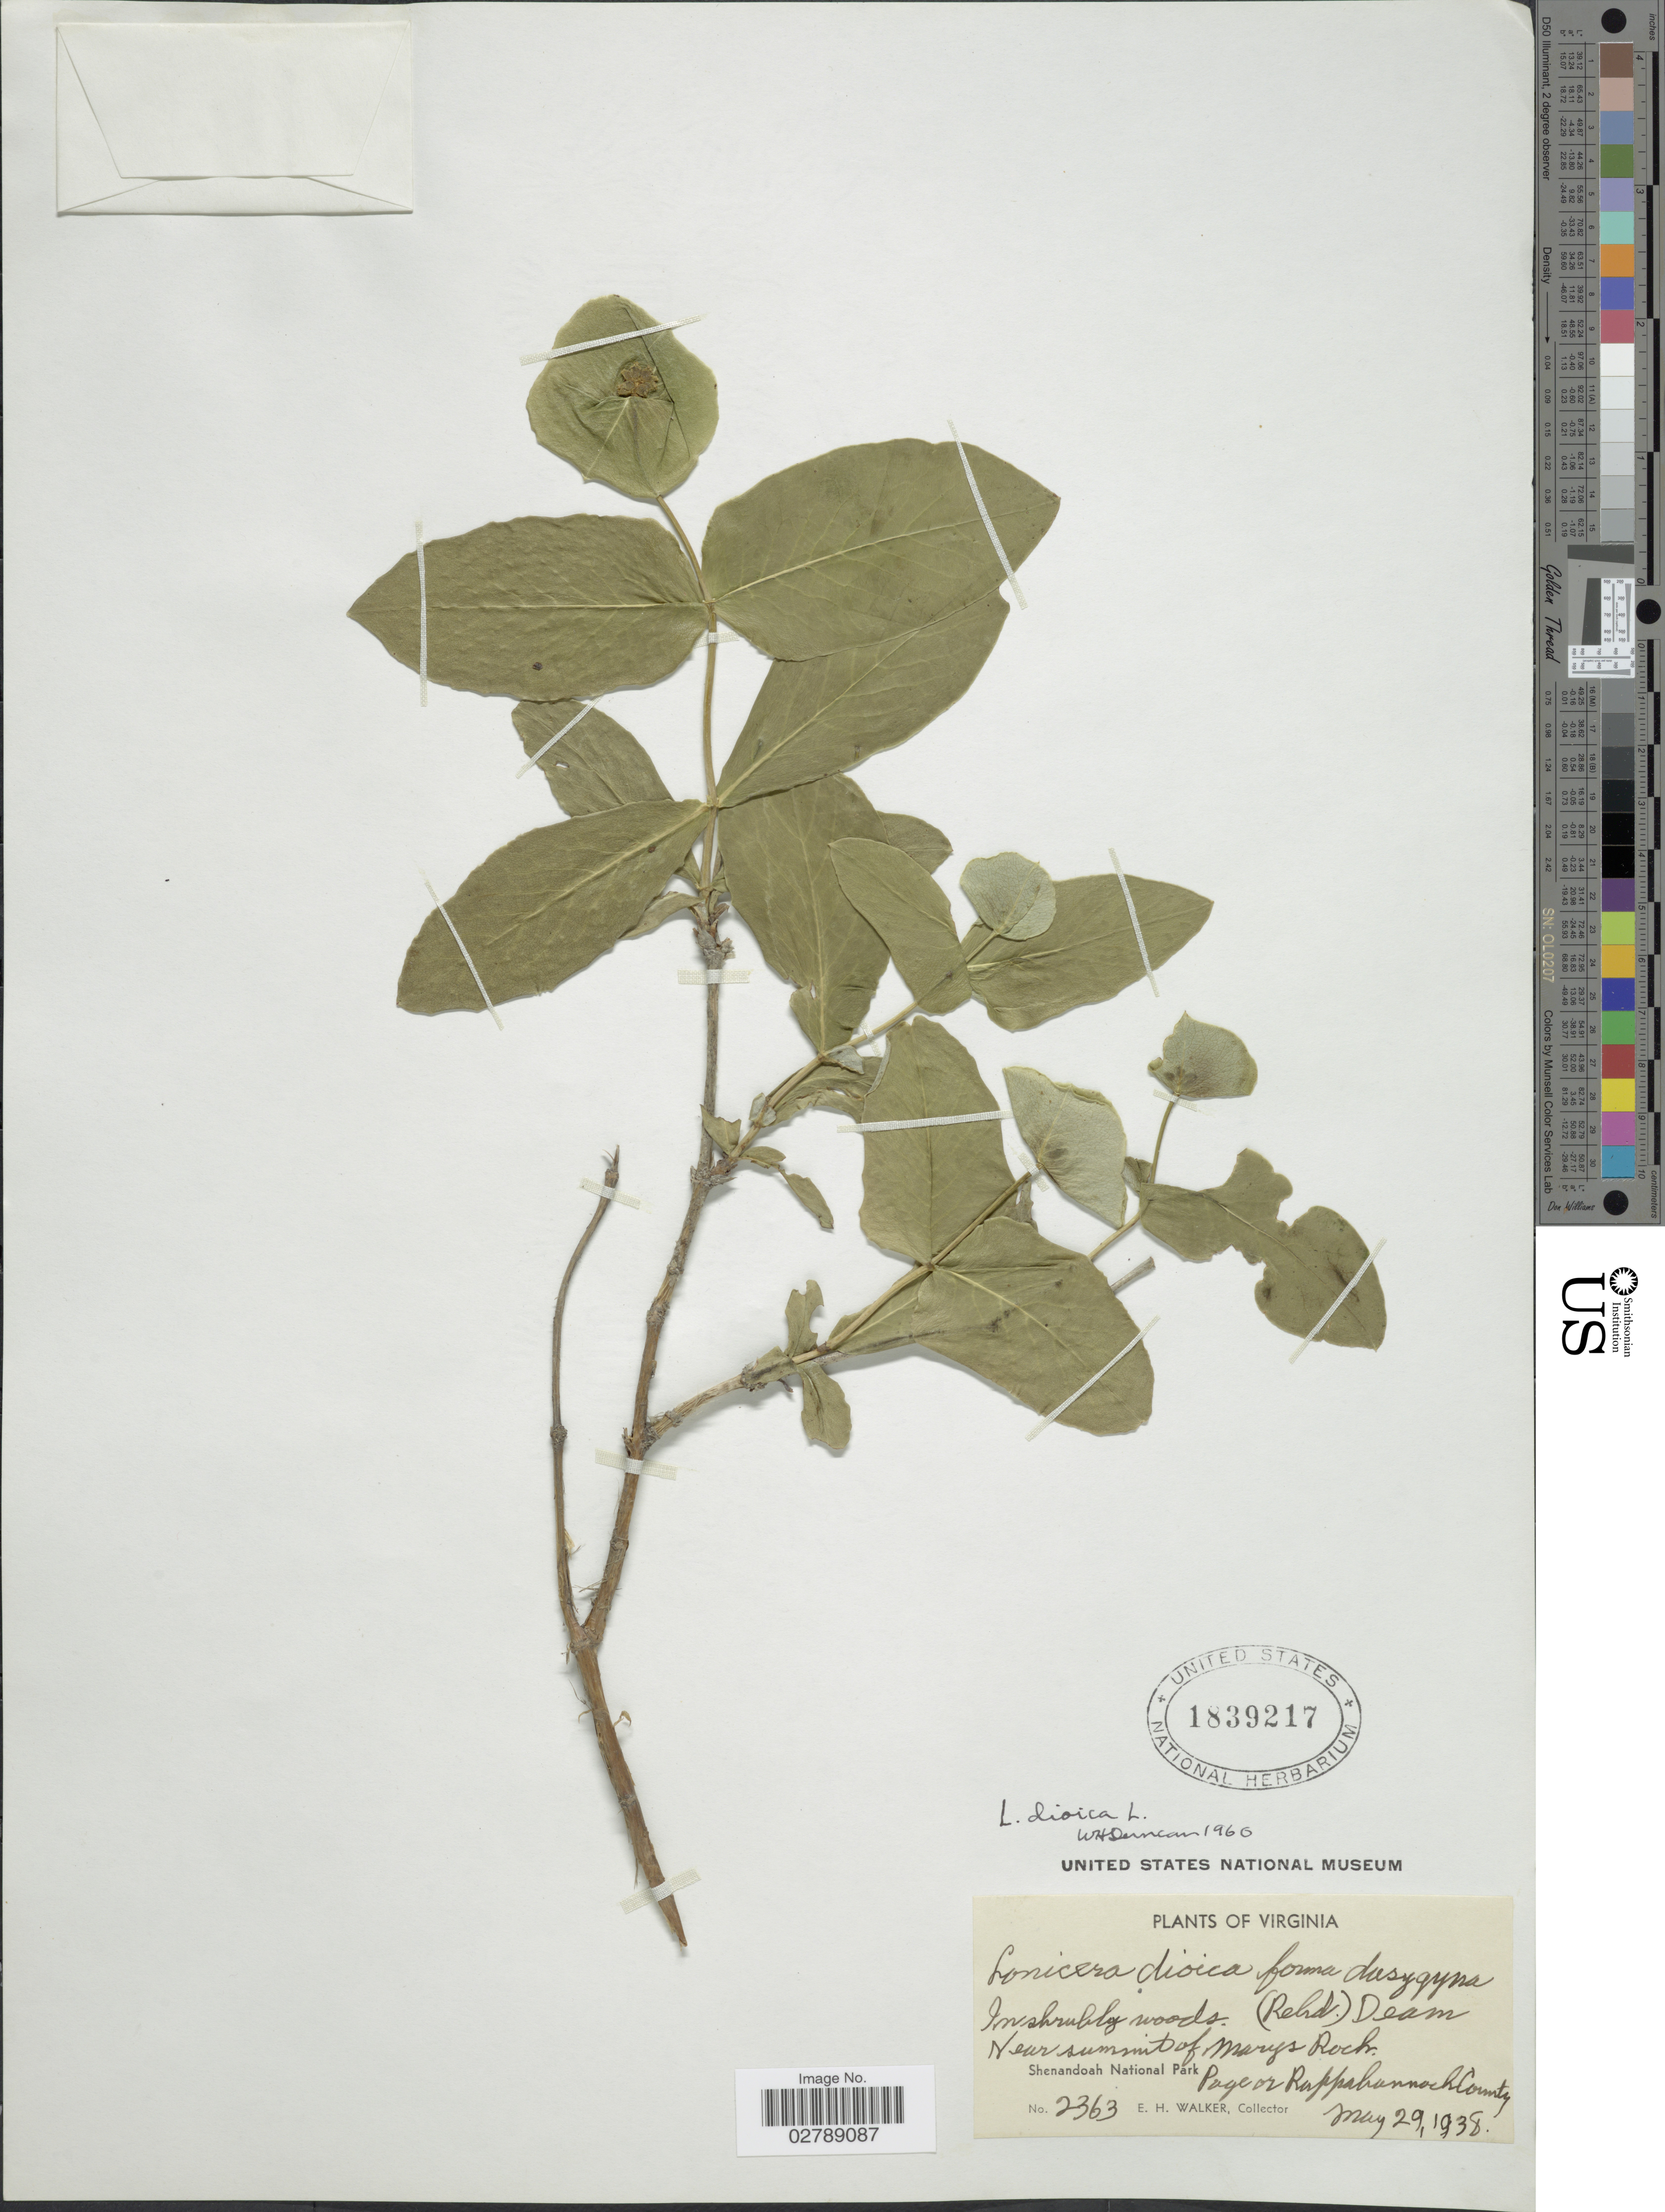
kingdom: Plantae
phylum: Tracheophyta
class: Magnoliopsida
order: Dipsacales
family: Caprifoliaceae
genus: Lonicera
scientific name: Lonicera dioica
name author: L.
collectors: E. H. Walker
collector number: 2363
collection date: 1938-05-29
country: United States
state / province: Virginia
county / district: Page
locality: Near summit of Marys Rock. Shenandoah National Park. Page or Rappahannock County.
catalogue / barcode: US 1839217